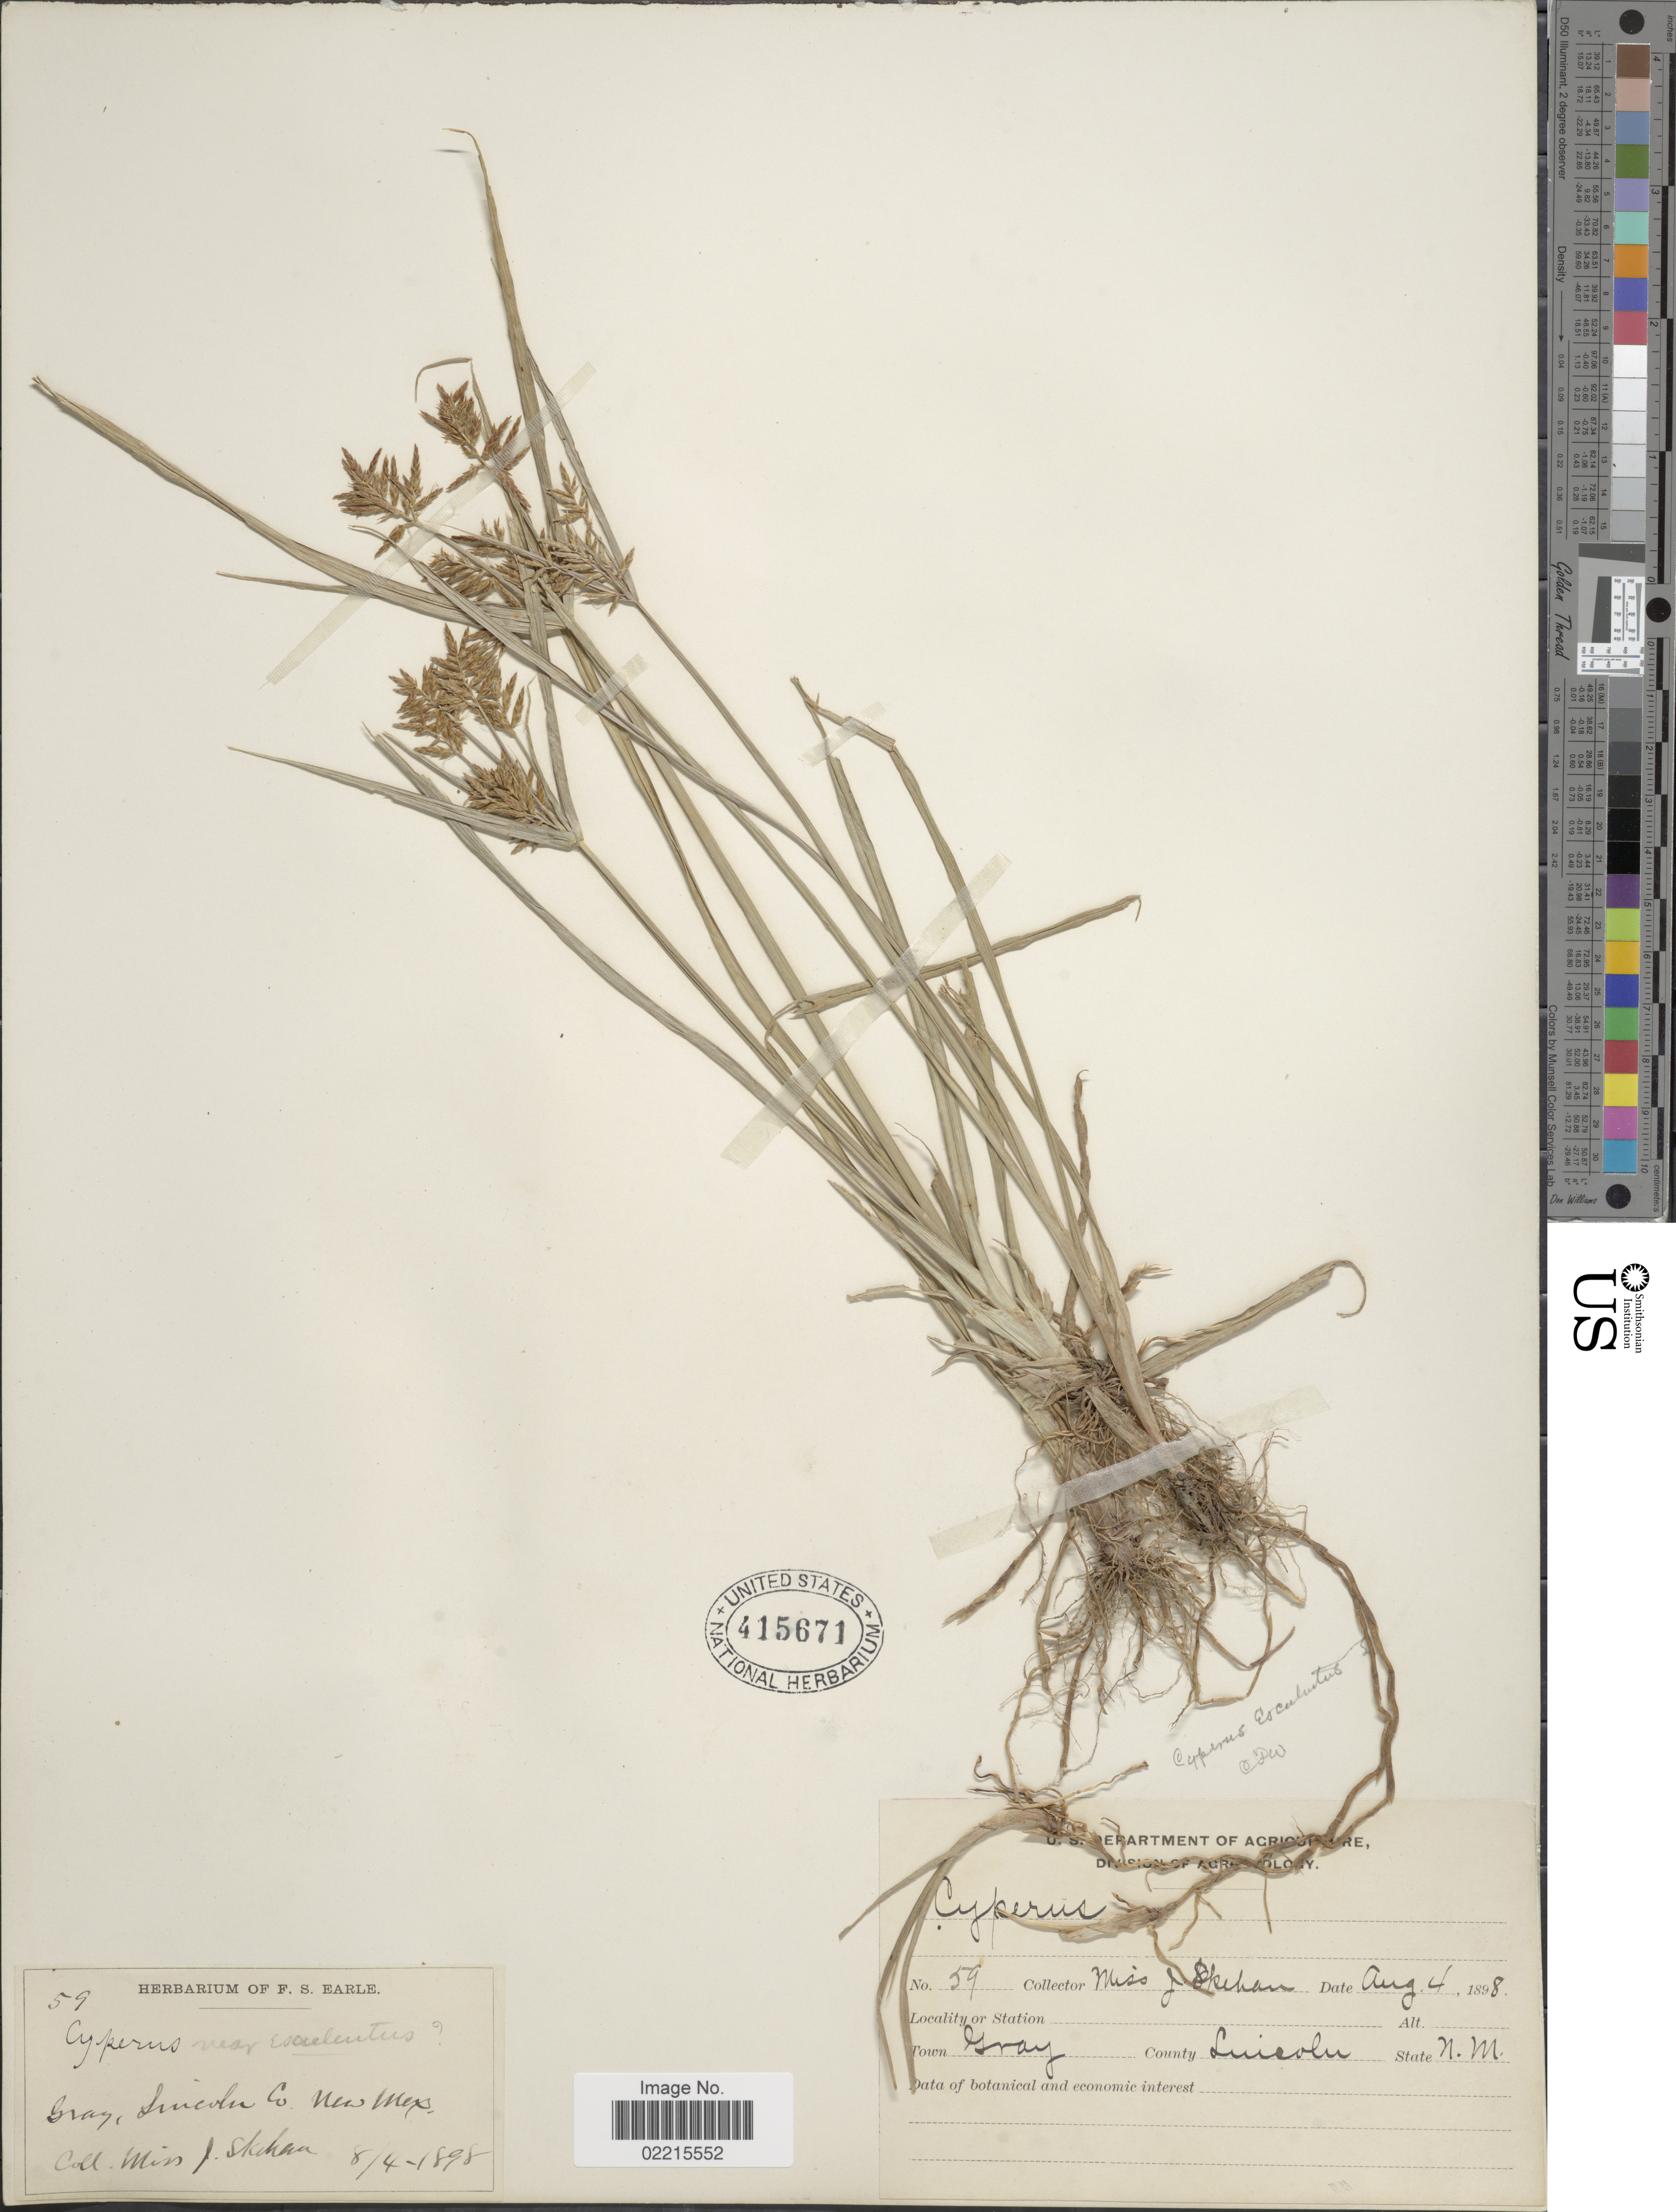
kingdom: Plantae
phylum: Tracheophyta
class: Liliopsida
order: Poales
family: Cyperaceae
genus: Cyperus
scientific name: Cyperus esculentus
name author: L.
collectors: J. Skehan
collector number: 59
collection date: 1898-08-04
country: United States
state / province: New Mexico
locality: Town Gray, County Lincoln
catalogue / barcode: US 415671